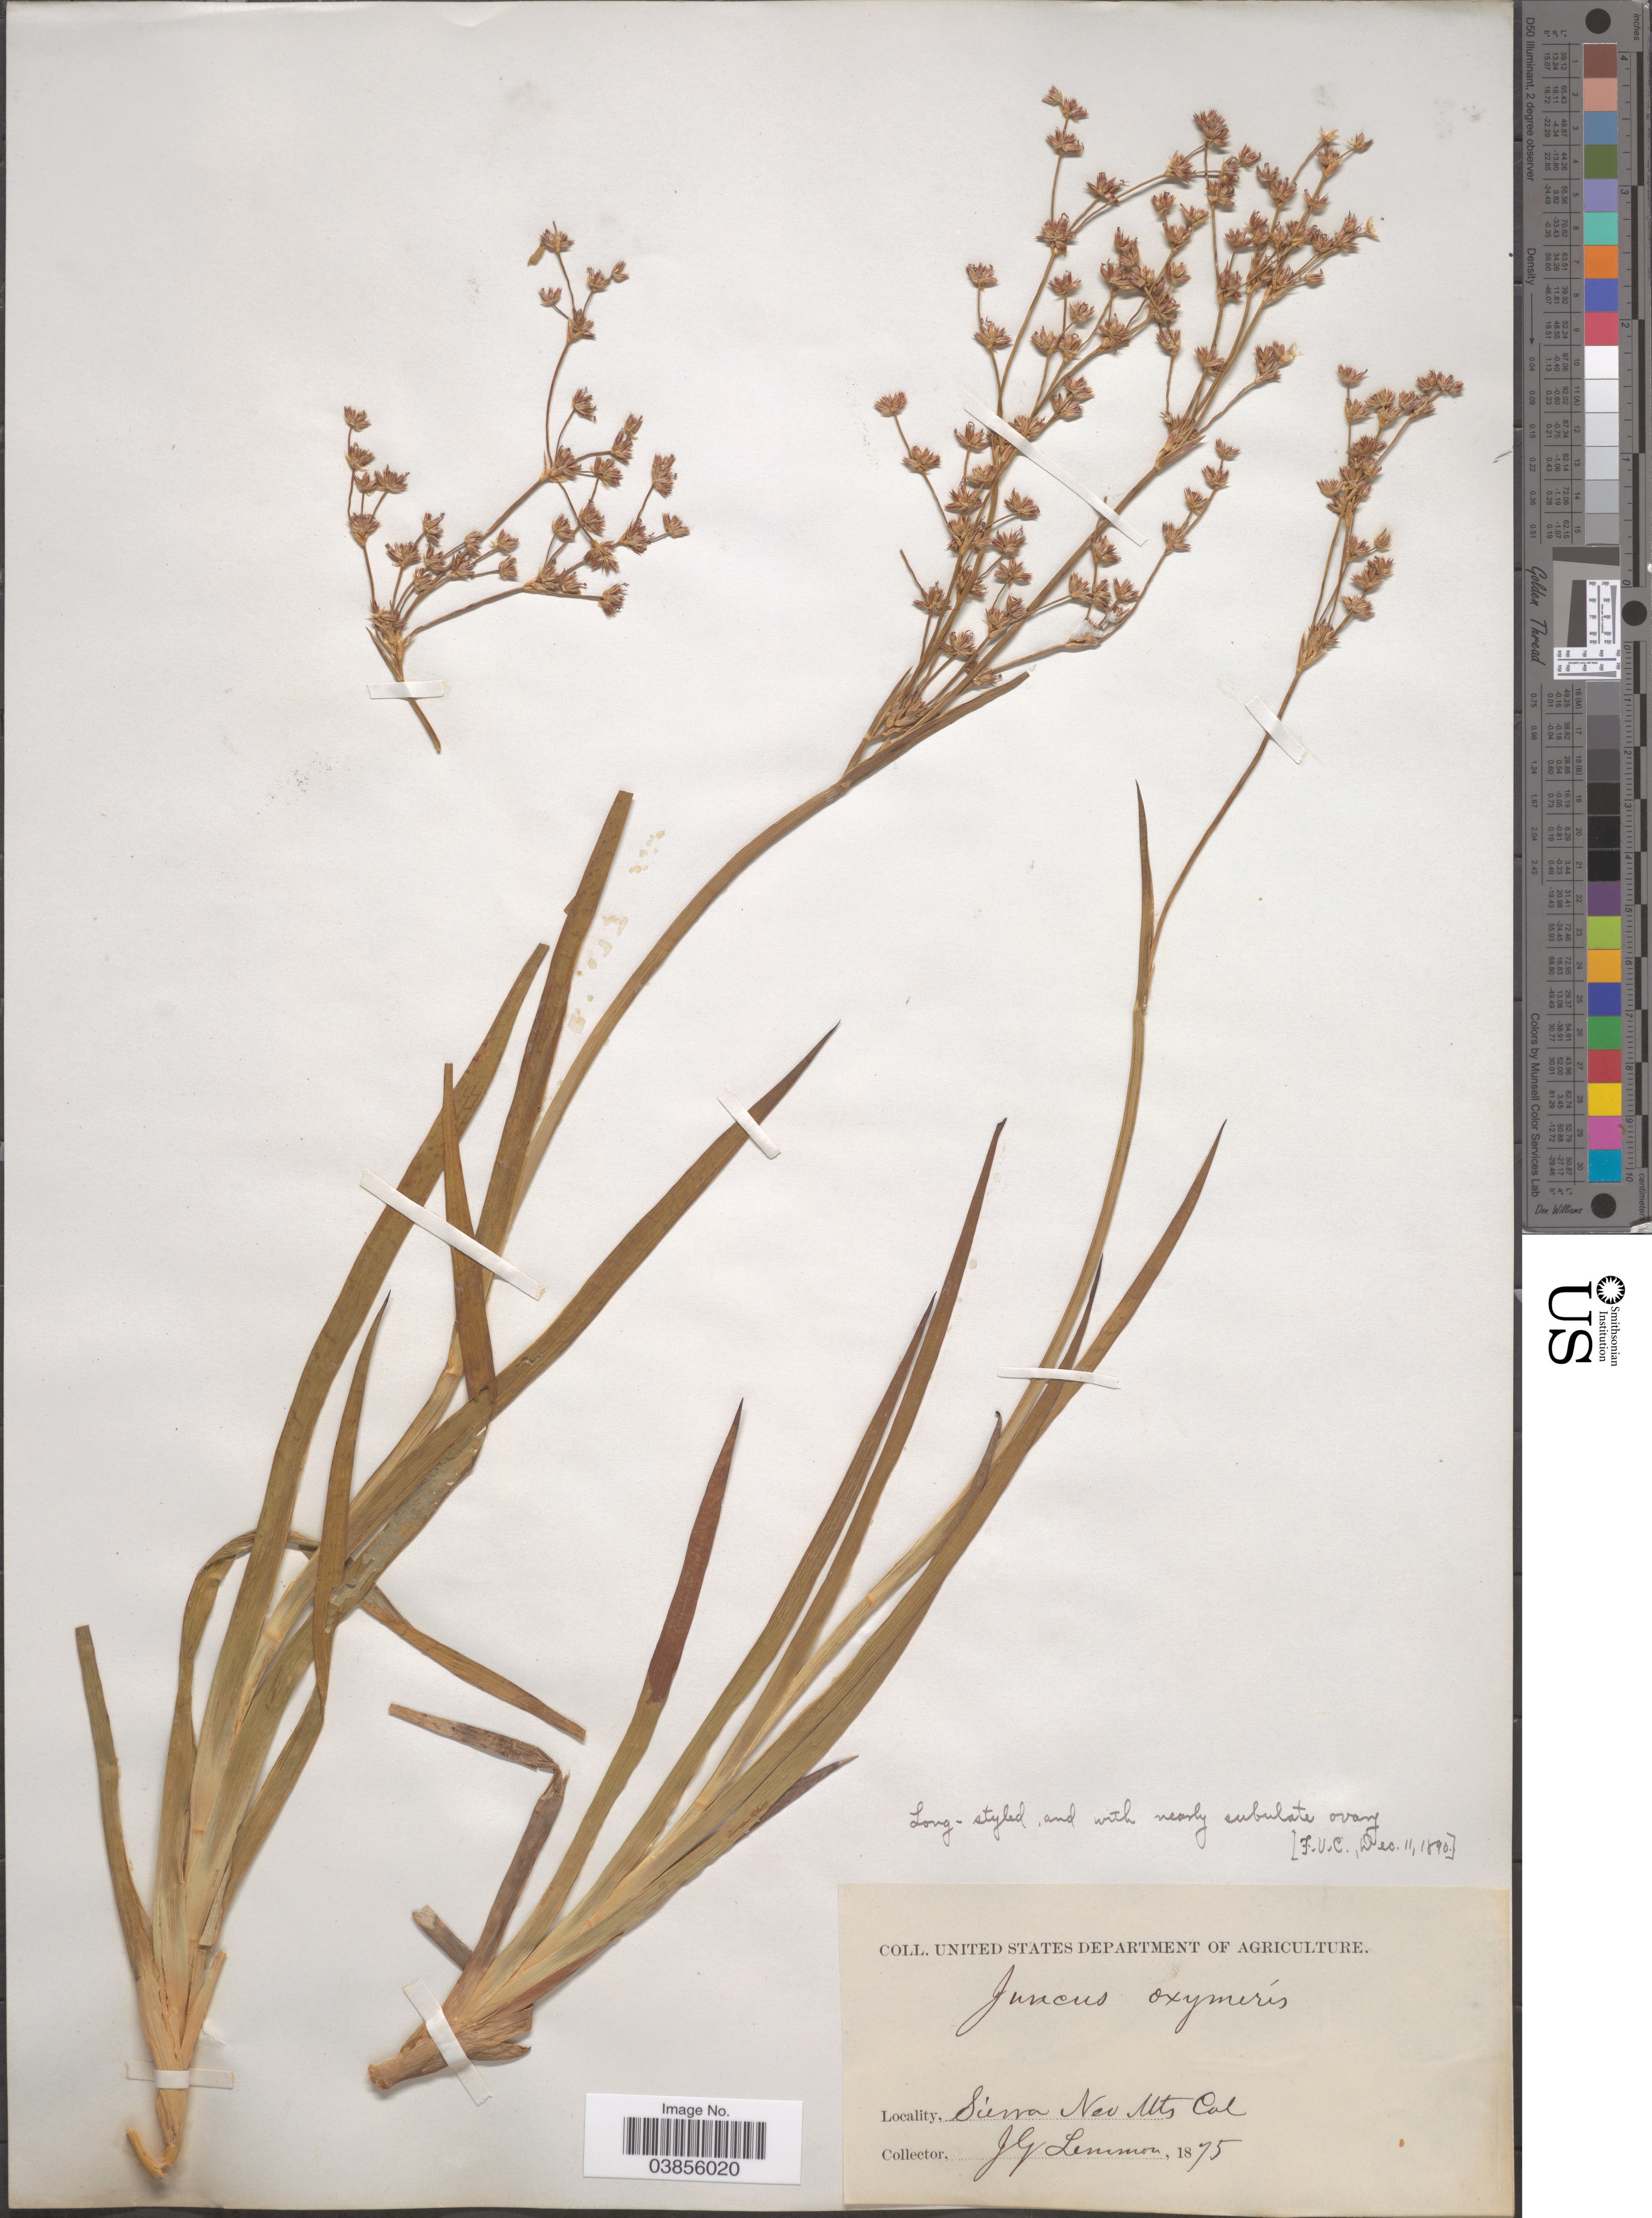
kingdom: Plantae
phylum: Tracheophyta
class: Liliopsida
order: Poales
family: Juncaceae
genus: Juncus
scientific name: Juncus oxymeris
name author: Engelm.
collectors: J. Lemmon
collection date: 1875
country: United States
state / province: California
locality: Sierra Nev Mts.